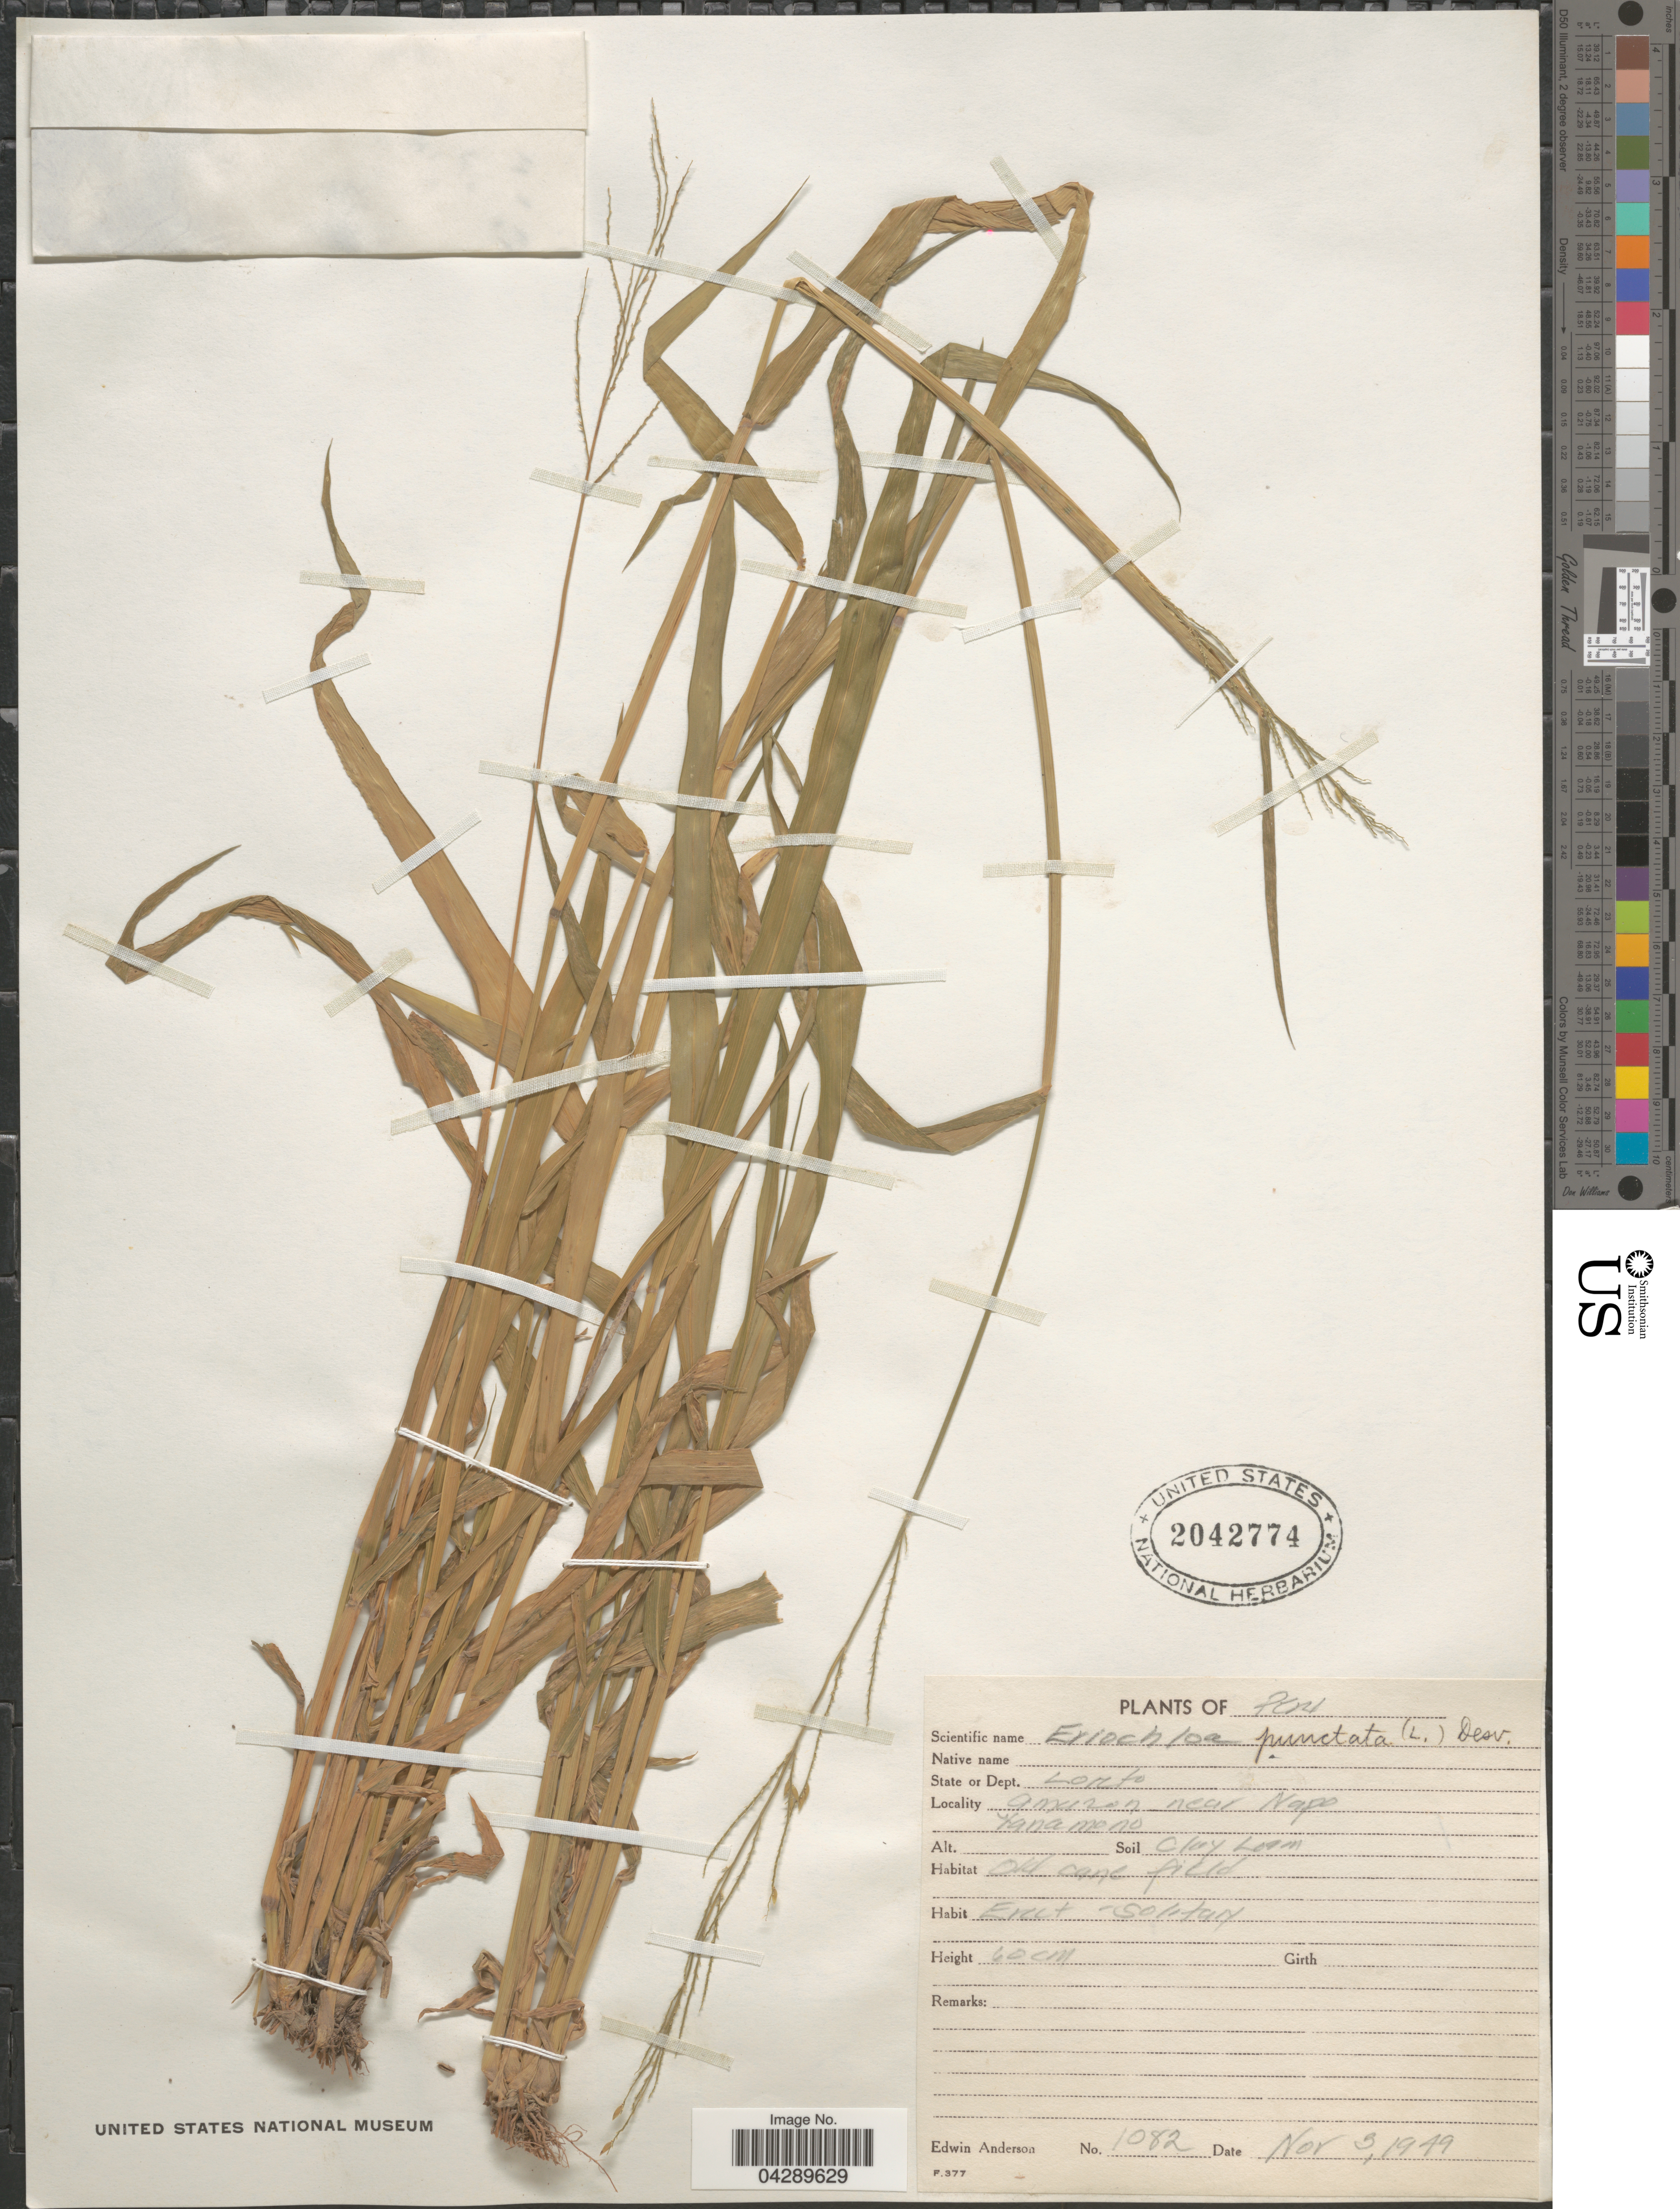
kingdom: Plantae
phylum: Tracheophyta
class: Liliopsida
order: Poales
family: Poaceae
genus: Eriochloa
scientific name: Eriochloa punctata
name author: (L.) Desv. ex Ham.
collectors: E. Anderson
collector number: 1082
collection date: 1949-11-03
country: Peru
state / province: Loreto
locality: State or Dept. Loreto. Amazon near Napo. Yanamono.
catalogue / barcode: US 2042774